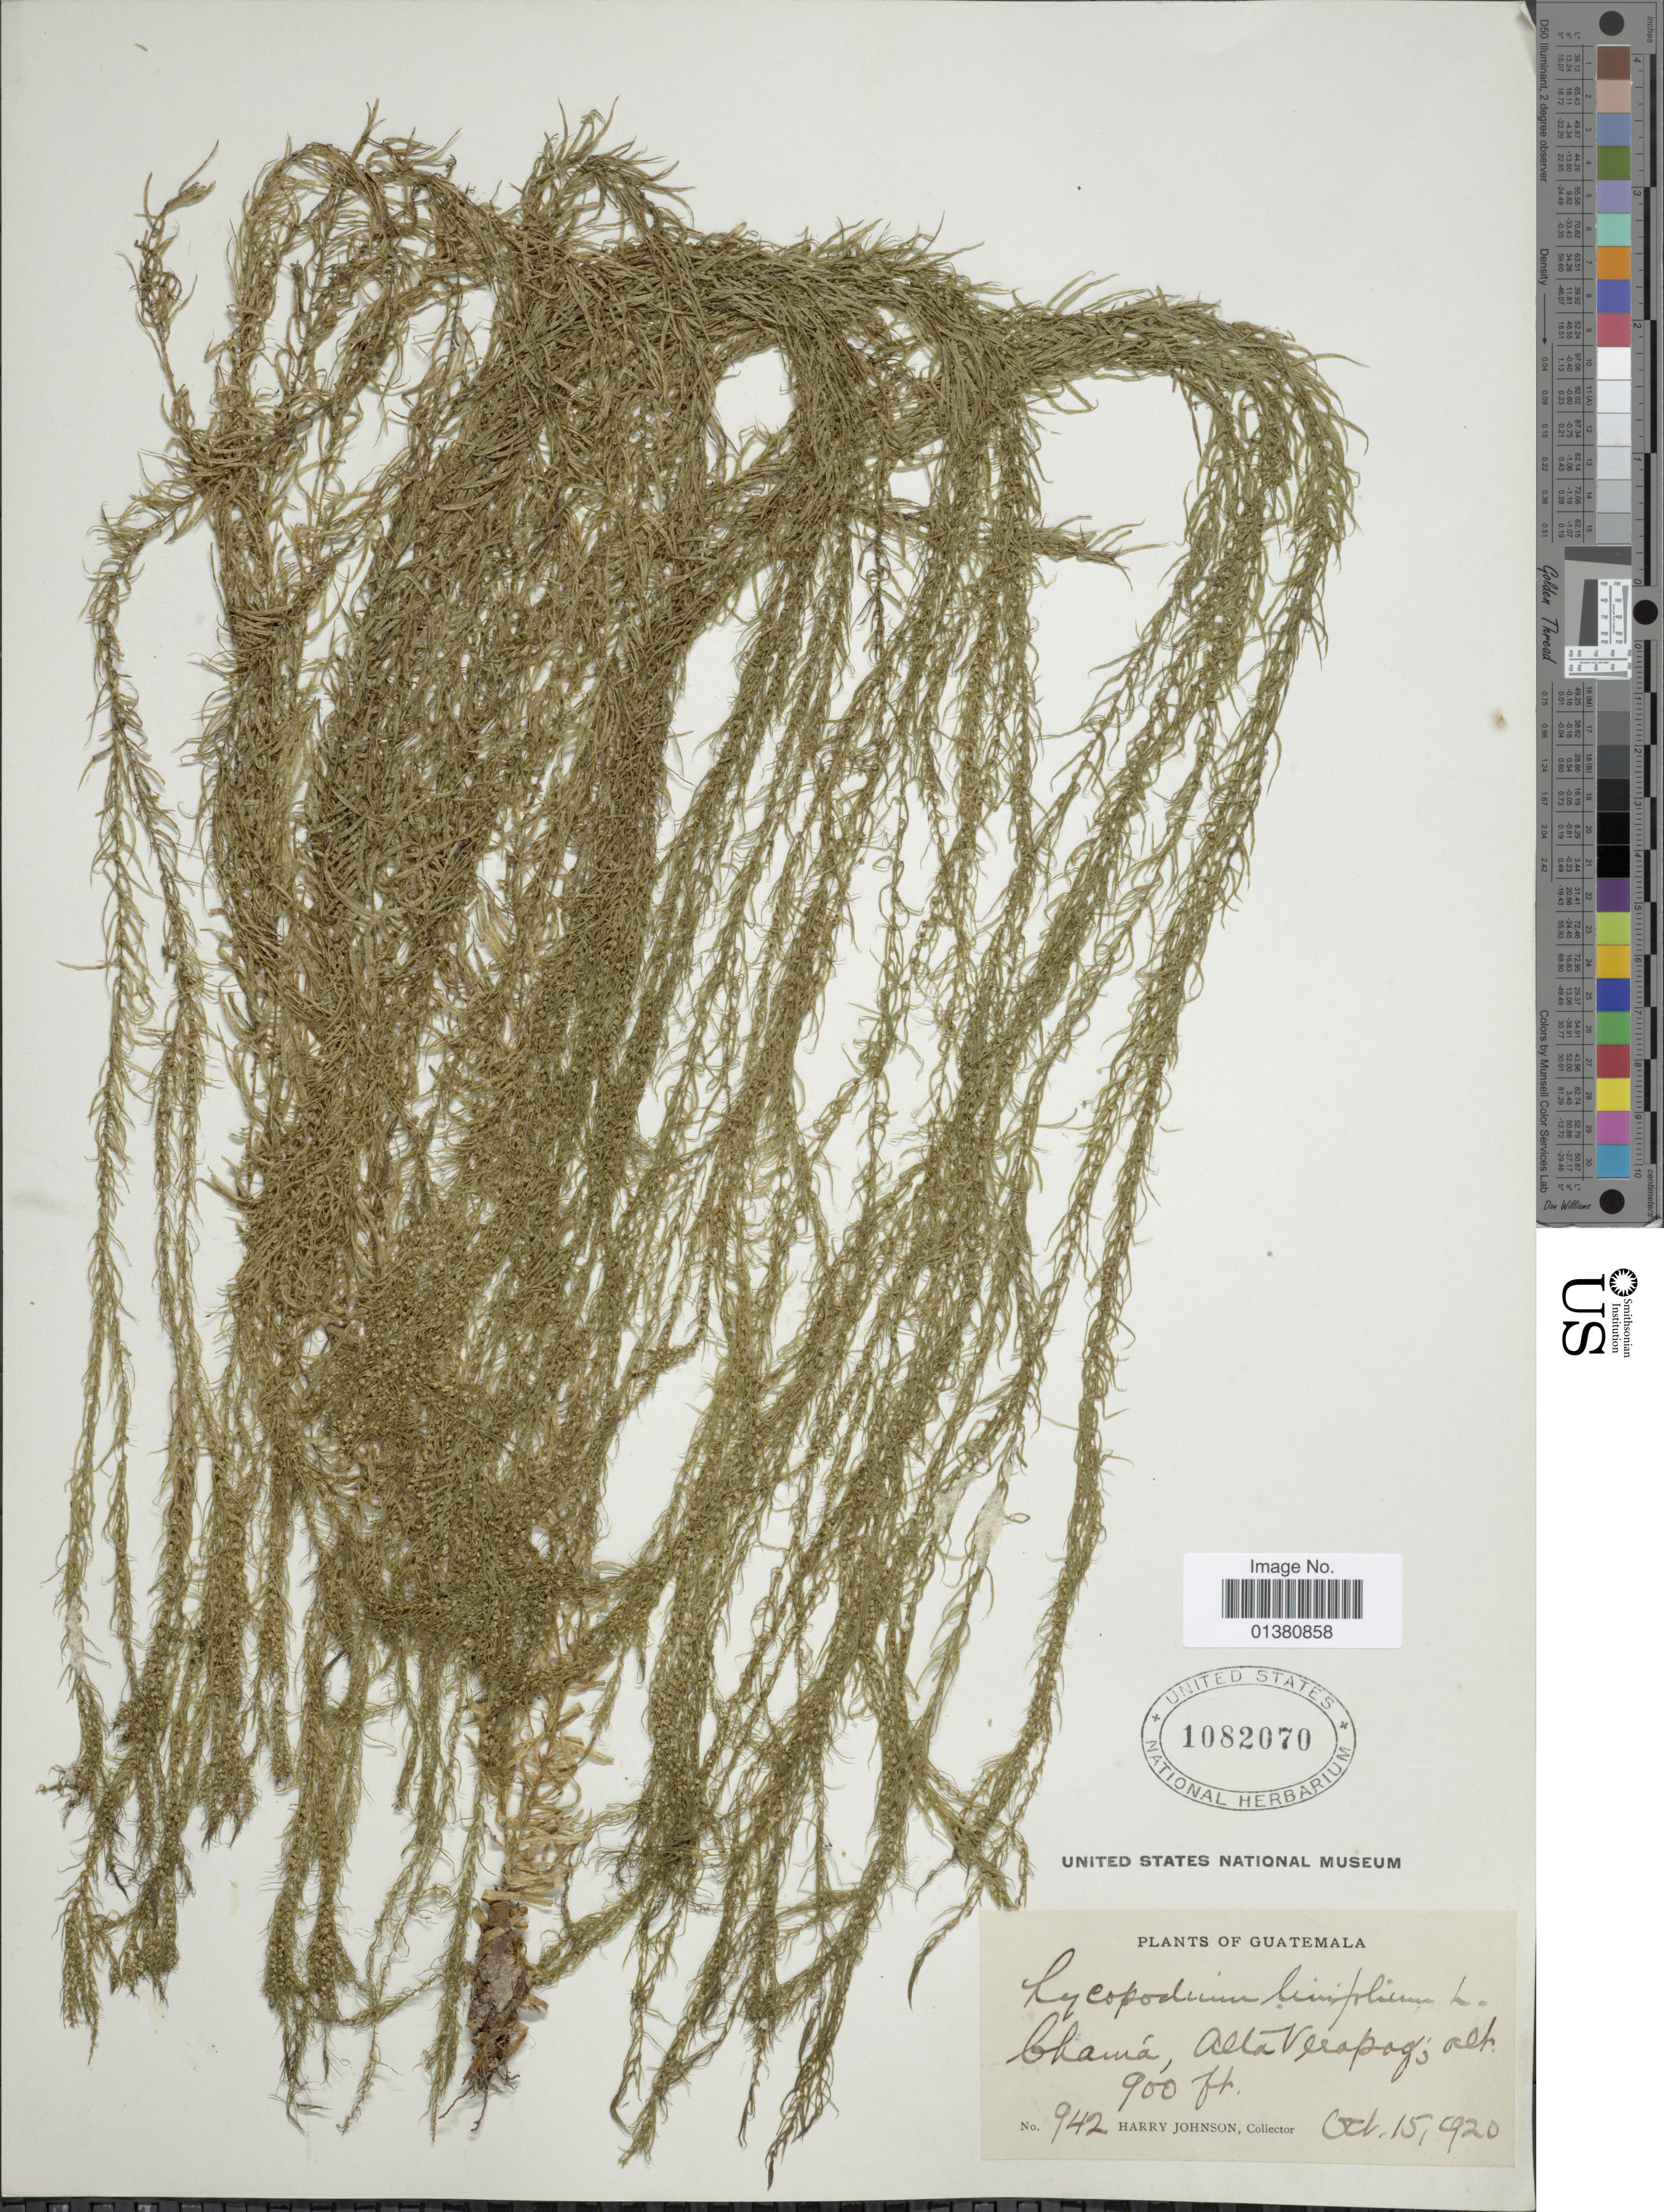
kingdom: Plantae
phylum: Tracheophyta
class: Lycopodiopsida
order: Lycopodiales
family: Lycopodiaceae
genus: Phlegmariurus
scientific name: Phlegmariurus linifolius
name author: (L.) B. Øllg.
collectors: H. Johnson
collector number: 942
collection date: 1920-10-15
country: Guatemala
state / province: Alta Verapaz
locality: Chamá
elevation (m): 274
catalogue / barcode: US 1082070